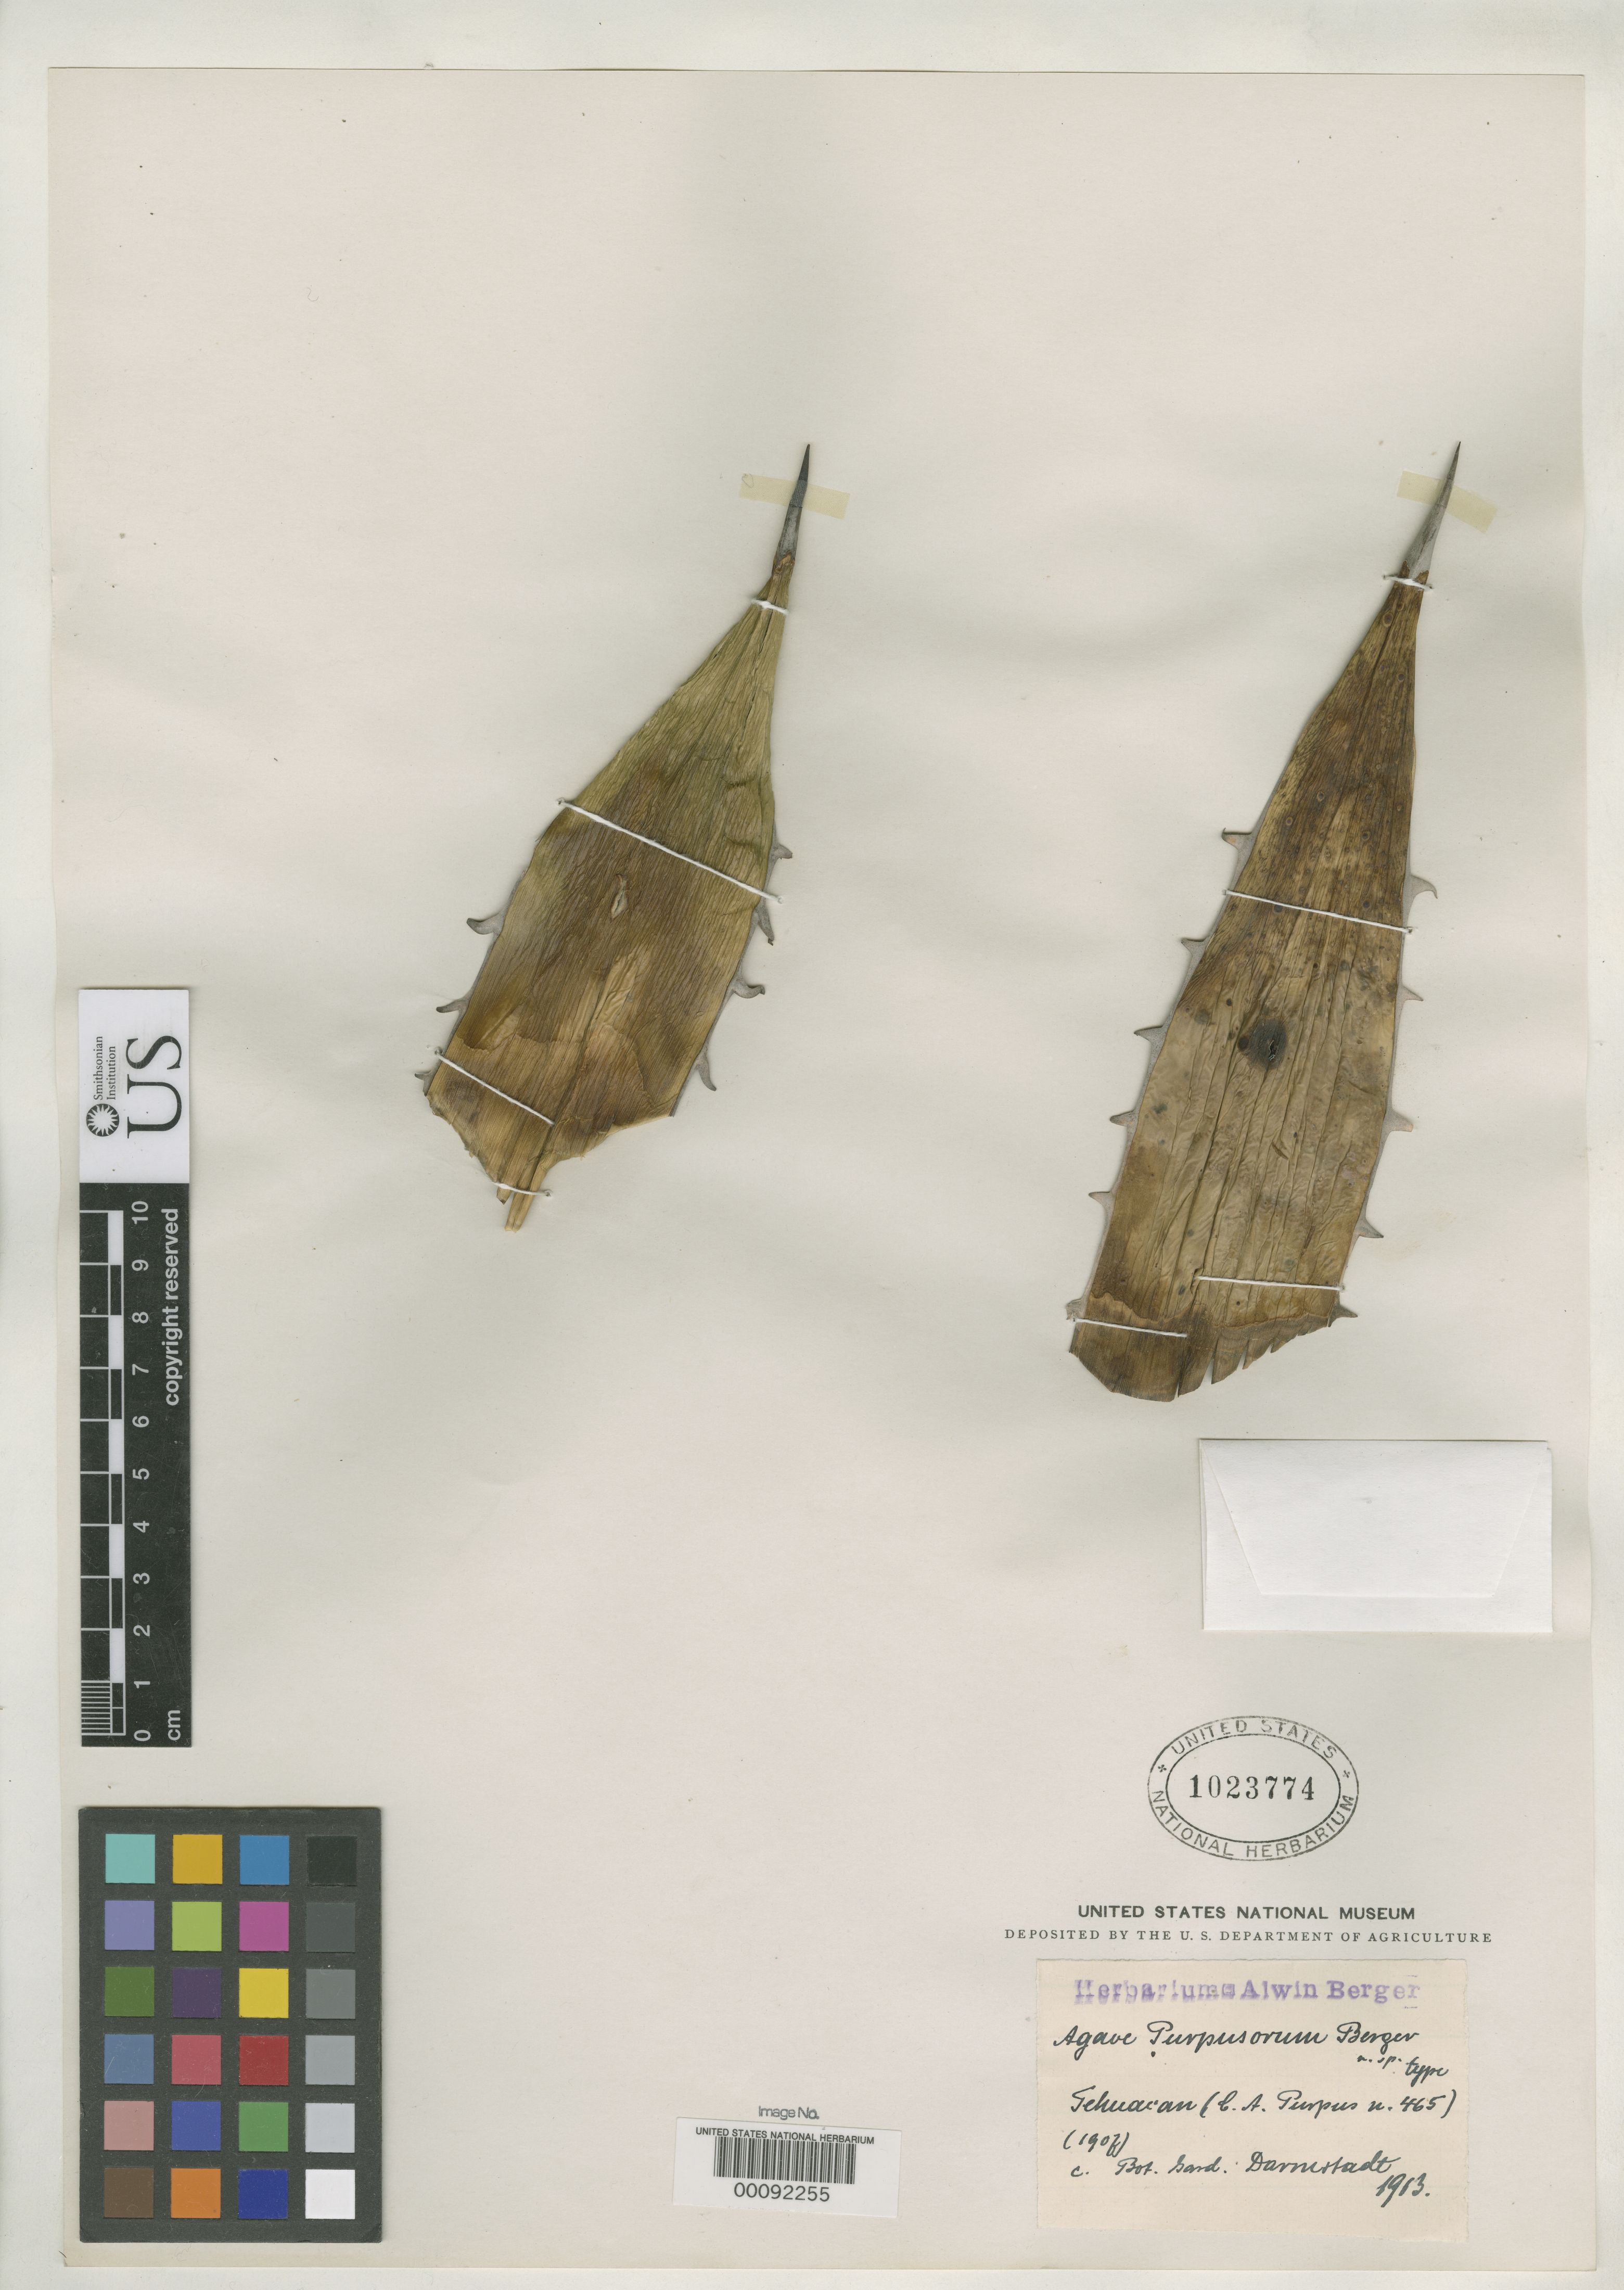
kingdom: Plantae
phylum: Tracheophyta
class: Liliopsida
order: Asparagales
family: Asparagaceae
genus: Agave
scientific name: Agave purpusorum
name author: A. Berger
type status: Type Collection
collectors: C. A. Purpus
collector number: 465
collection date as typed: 1907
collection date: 1907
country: Mexico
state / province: Puebla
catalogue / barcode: US 1023774